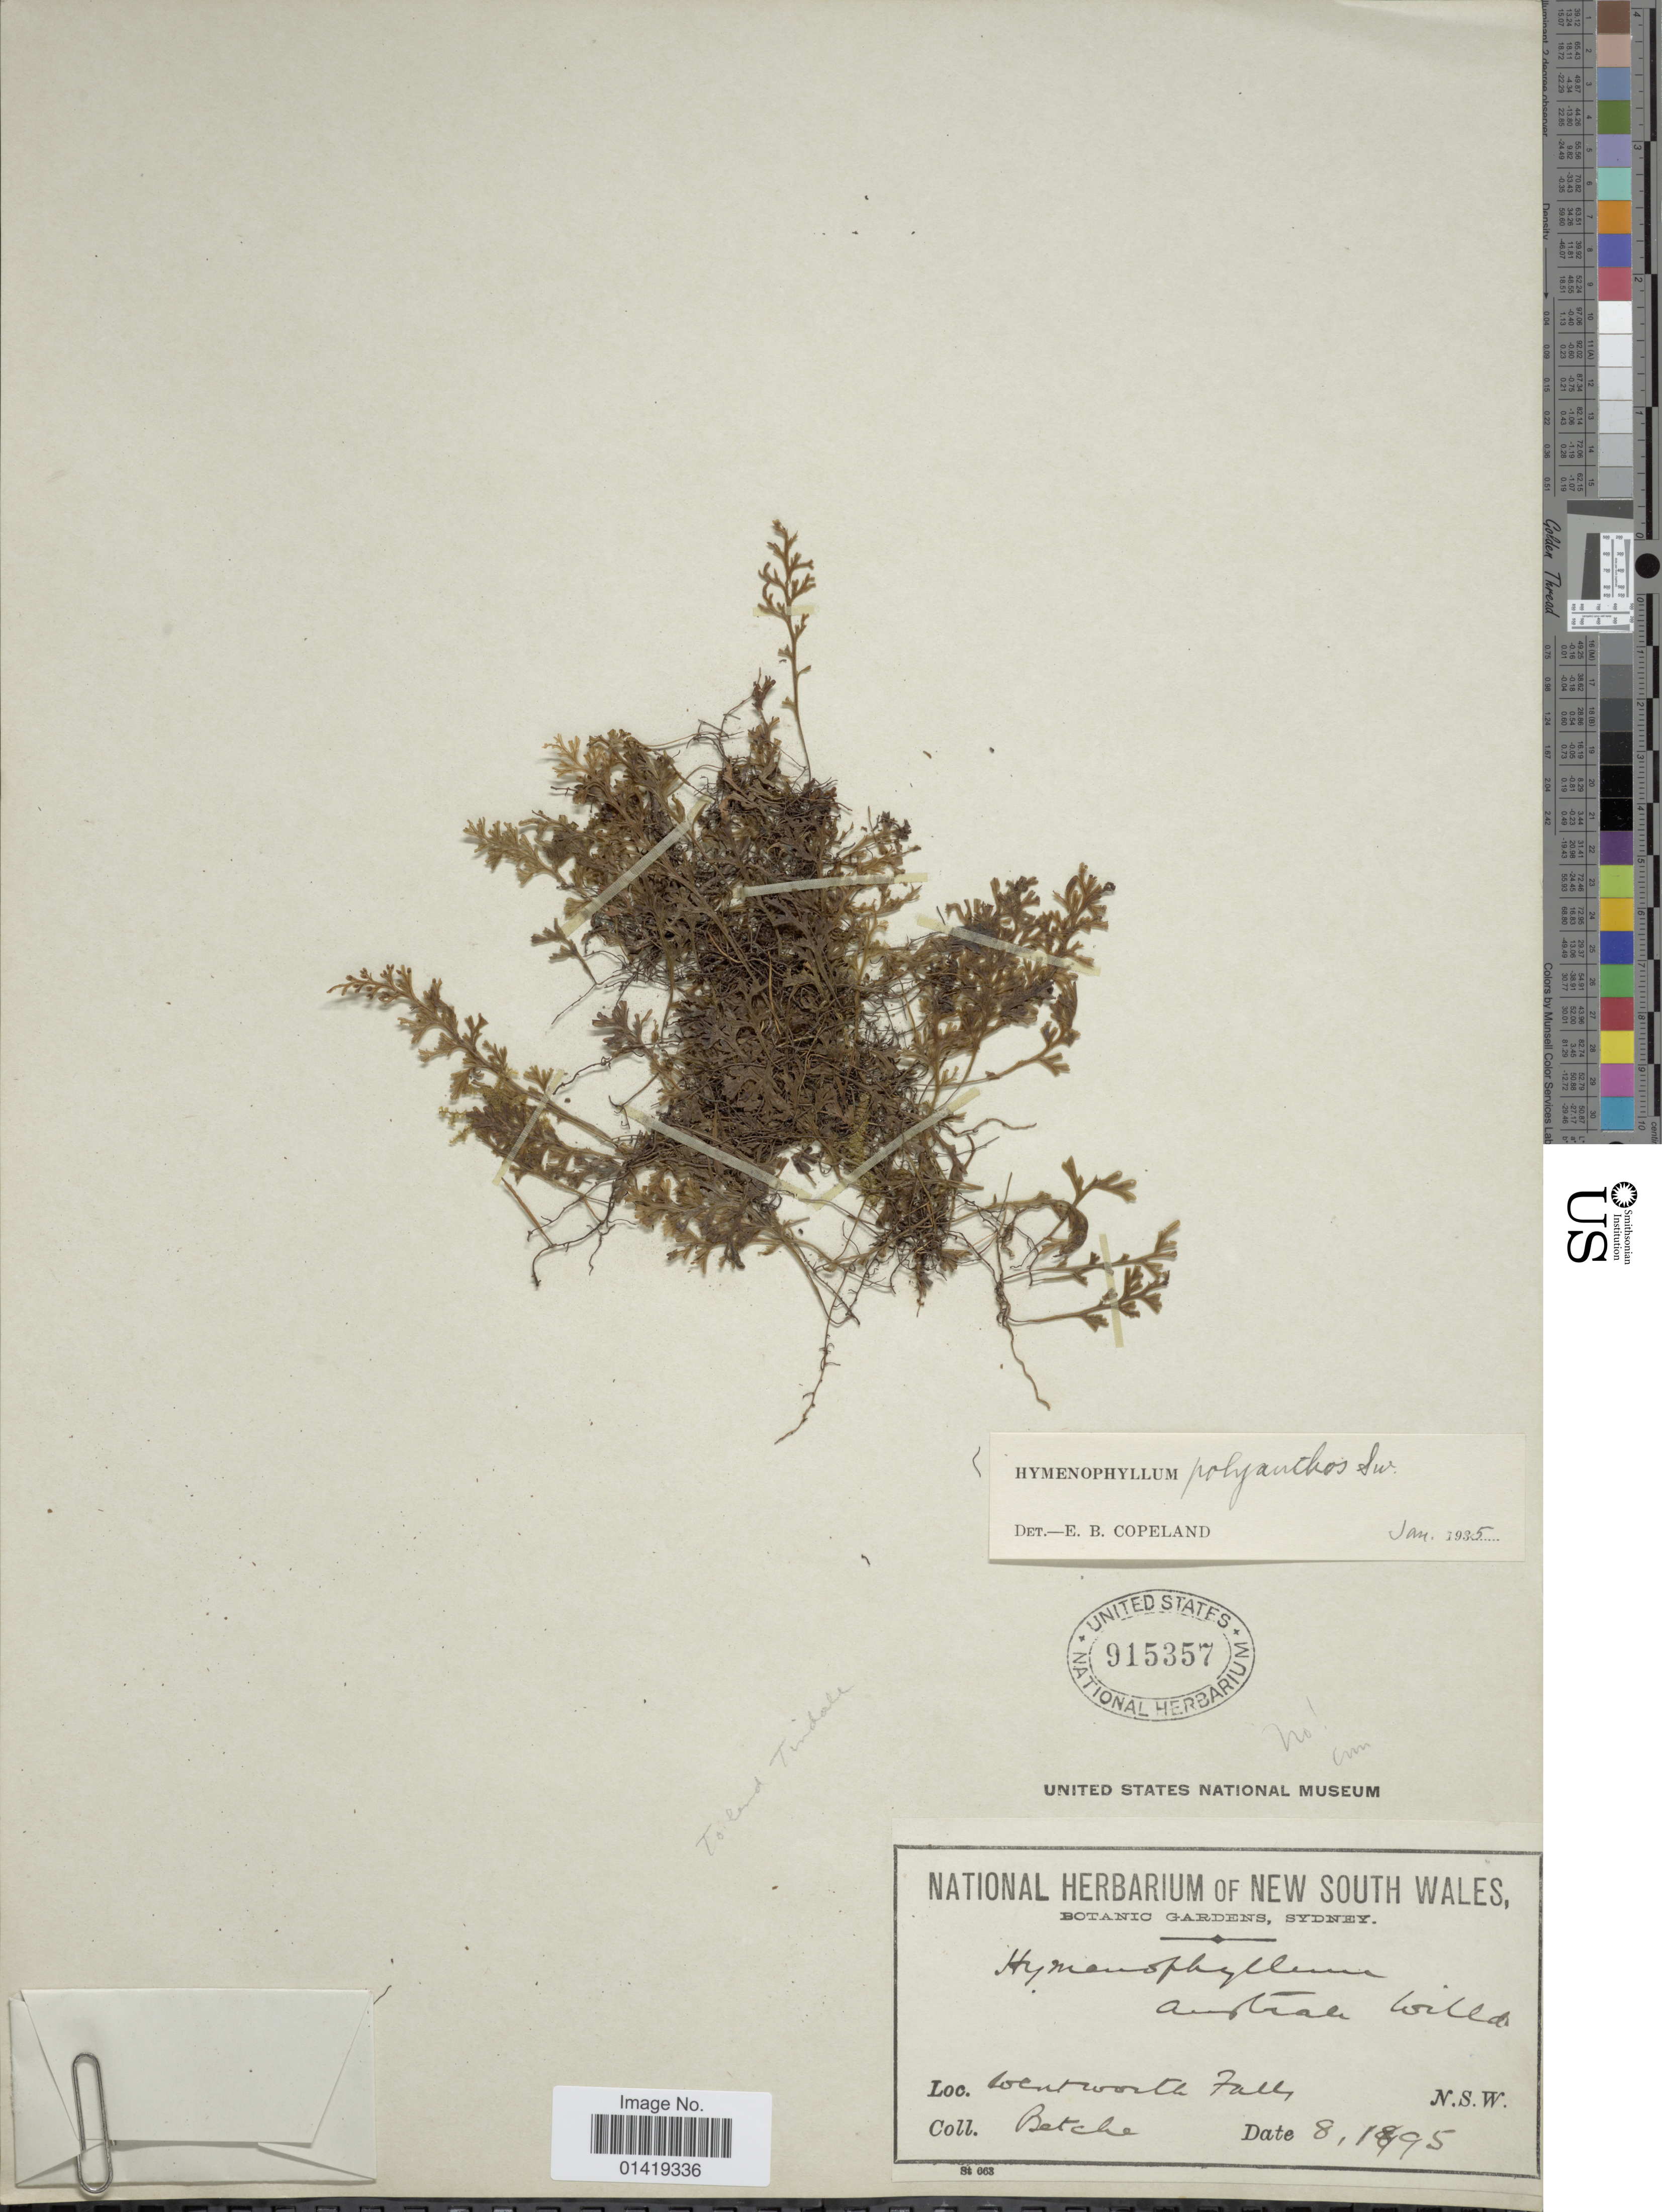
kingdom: Plantae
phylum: Tracheophyta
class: Polypodiopsida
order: Hymenophyllales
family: Hymenophyllaceae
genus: Hymenophyllum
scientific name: Hymenophyllum sp.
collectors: Betche.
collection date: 1895-08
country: Australia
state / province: New South Wales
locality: Wentworth falls NSW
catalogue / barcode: US 915357